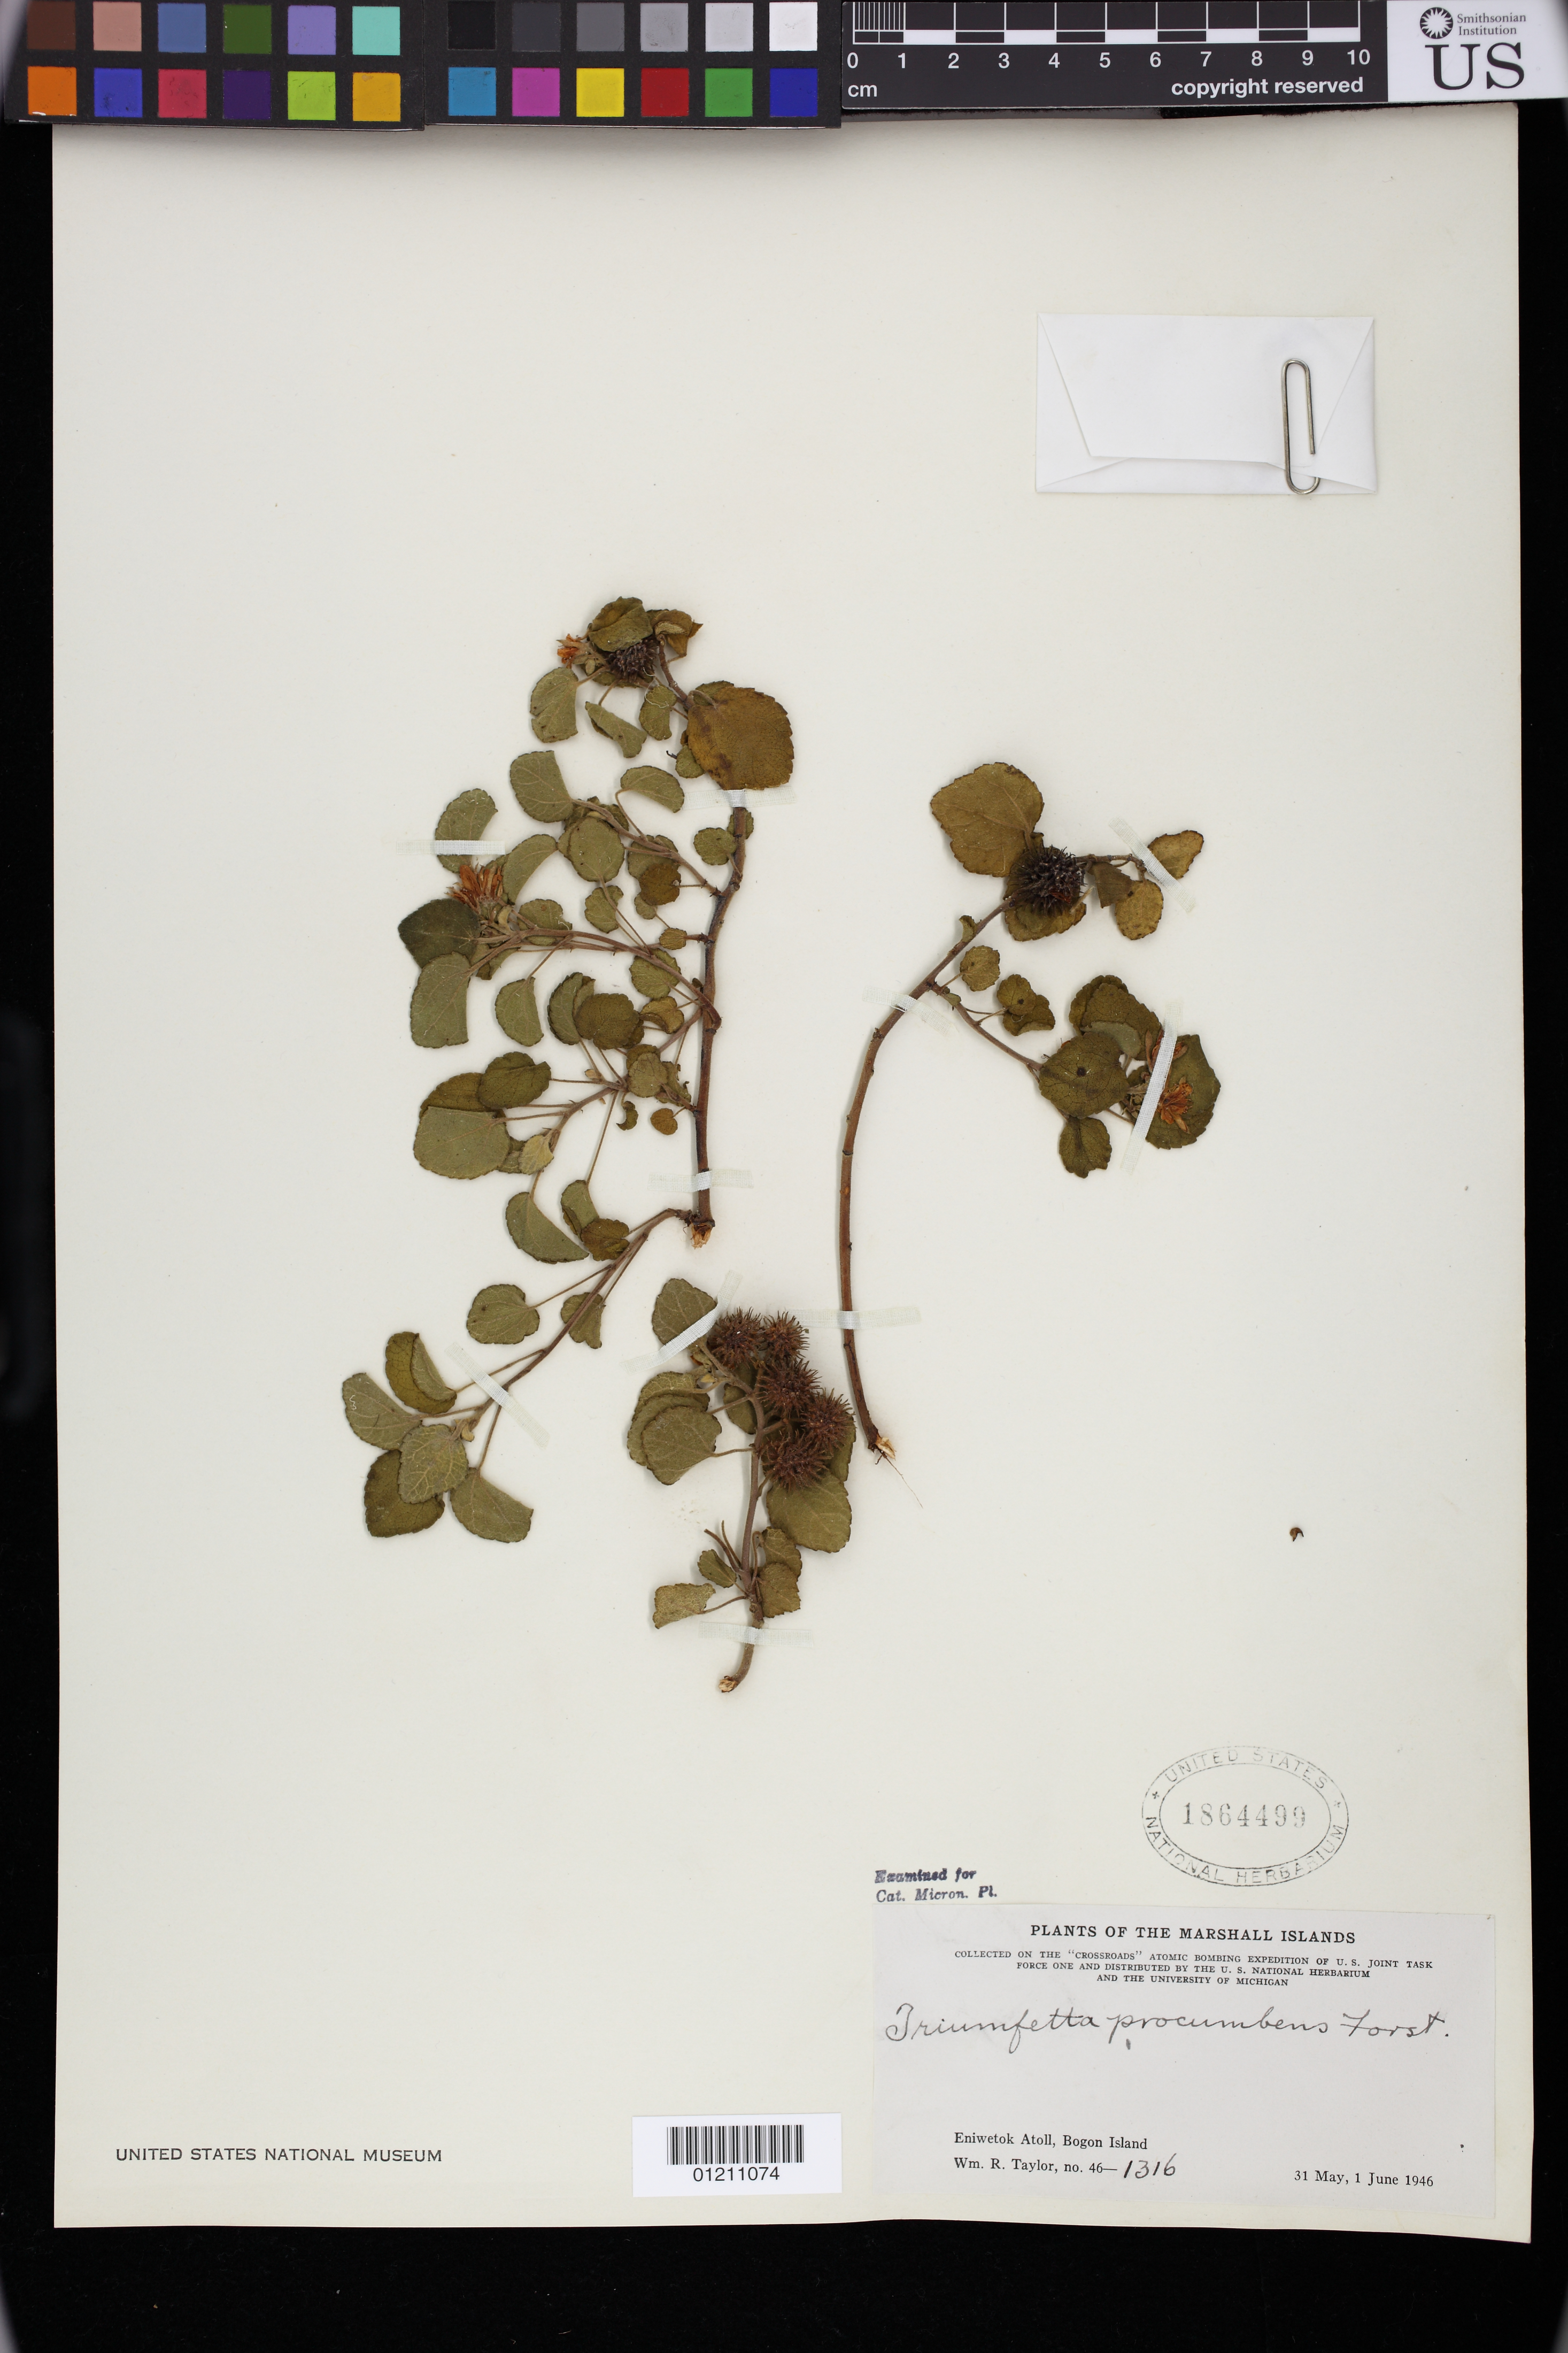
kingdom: Plantae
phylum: Tracheophyta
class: Magnoliopsida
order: Malvales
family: Malvaceae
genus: Triumfetta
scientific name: Triumfetta procumbens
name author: G. Forst.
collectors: W. R. Taylor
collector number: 46-1316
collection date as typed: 31 May 1946 to 01 Jun 1946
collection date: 1946-05-31/1946-06-01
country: Marshall Islands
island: Enewetak Atoll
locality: Marshall Islands: Eniwetok Atoll, Bogon Island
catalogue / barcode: US 1864499